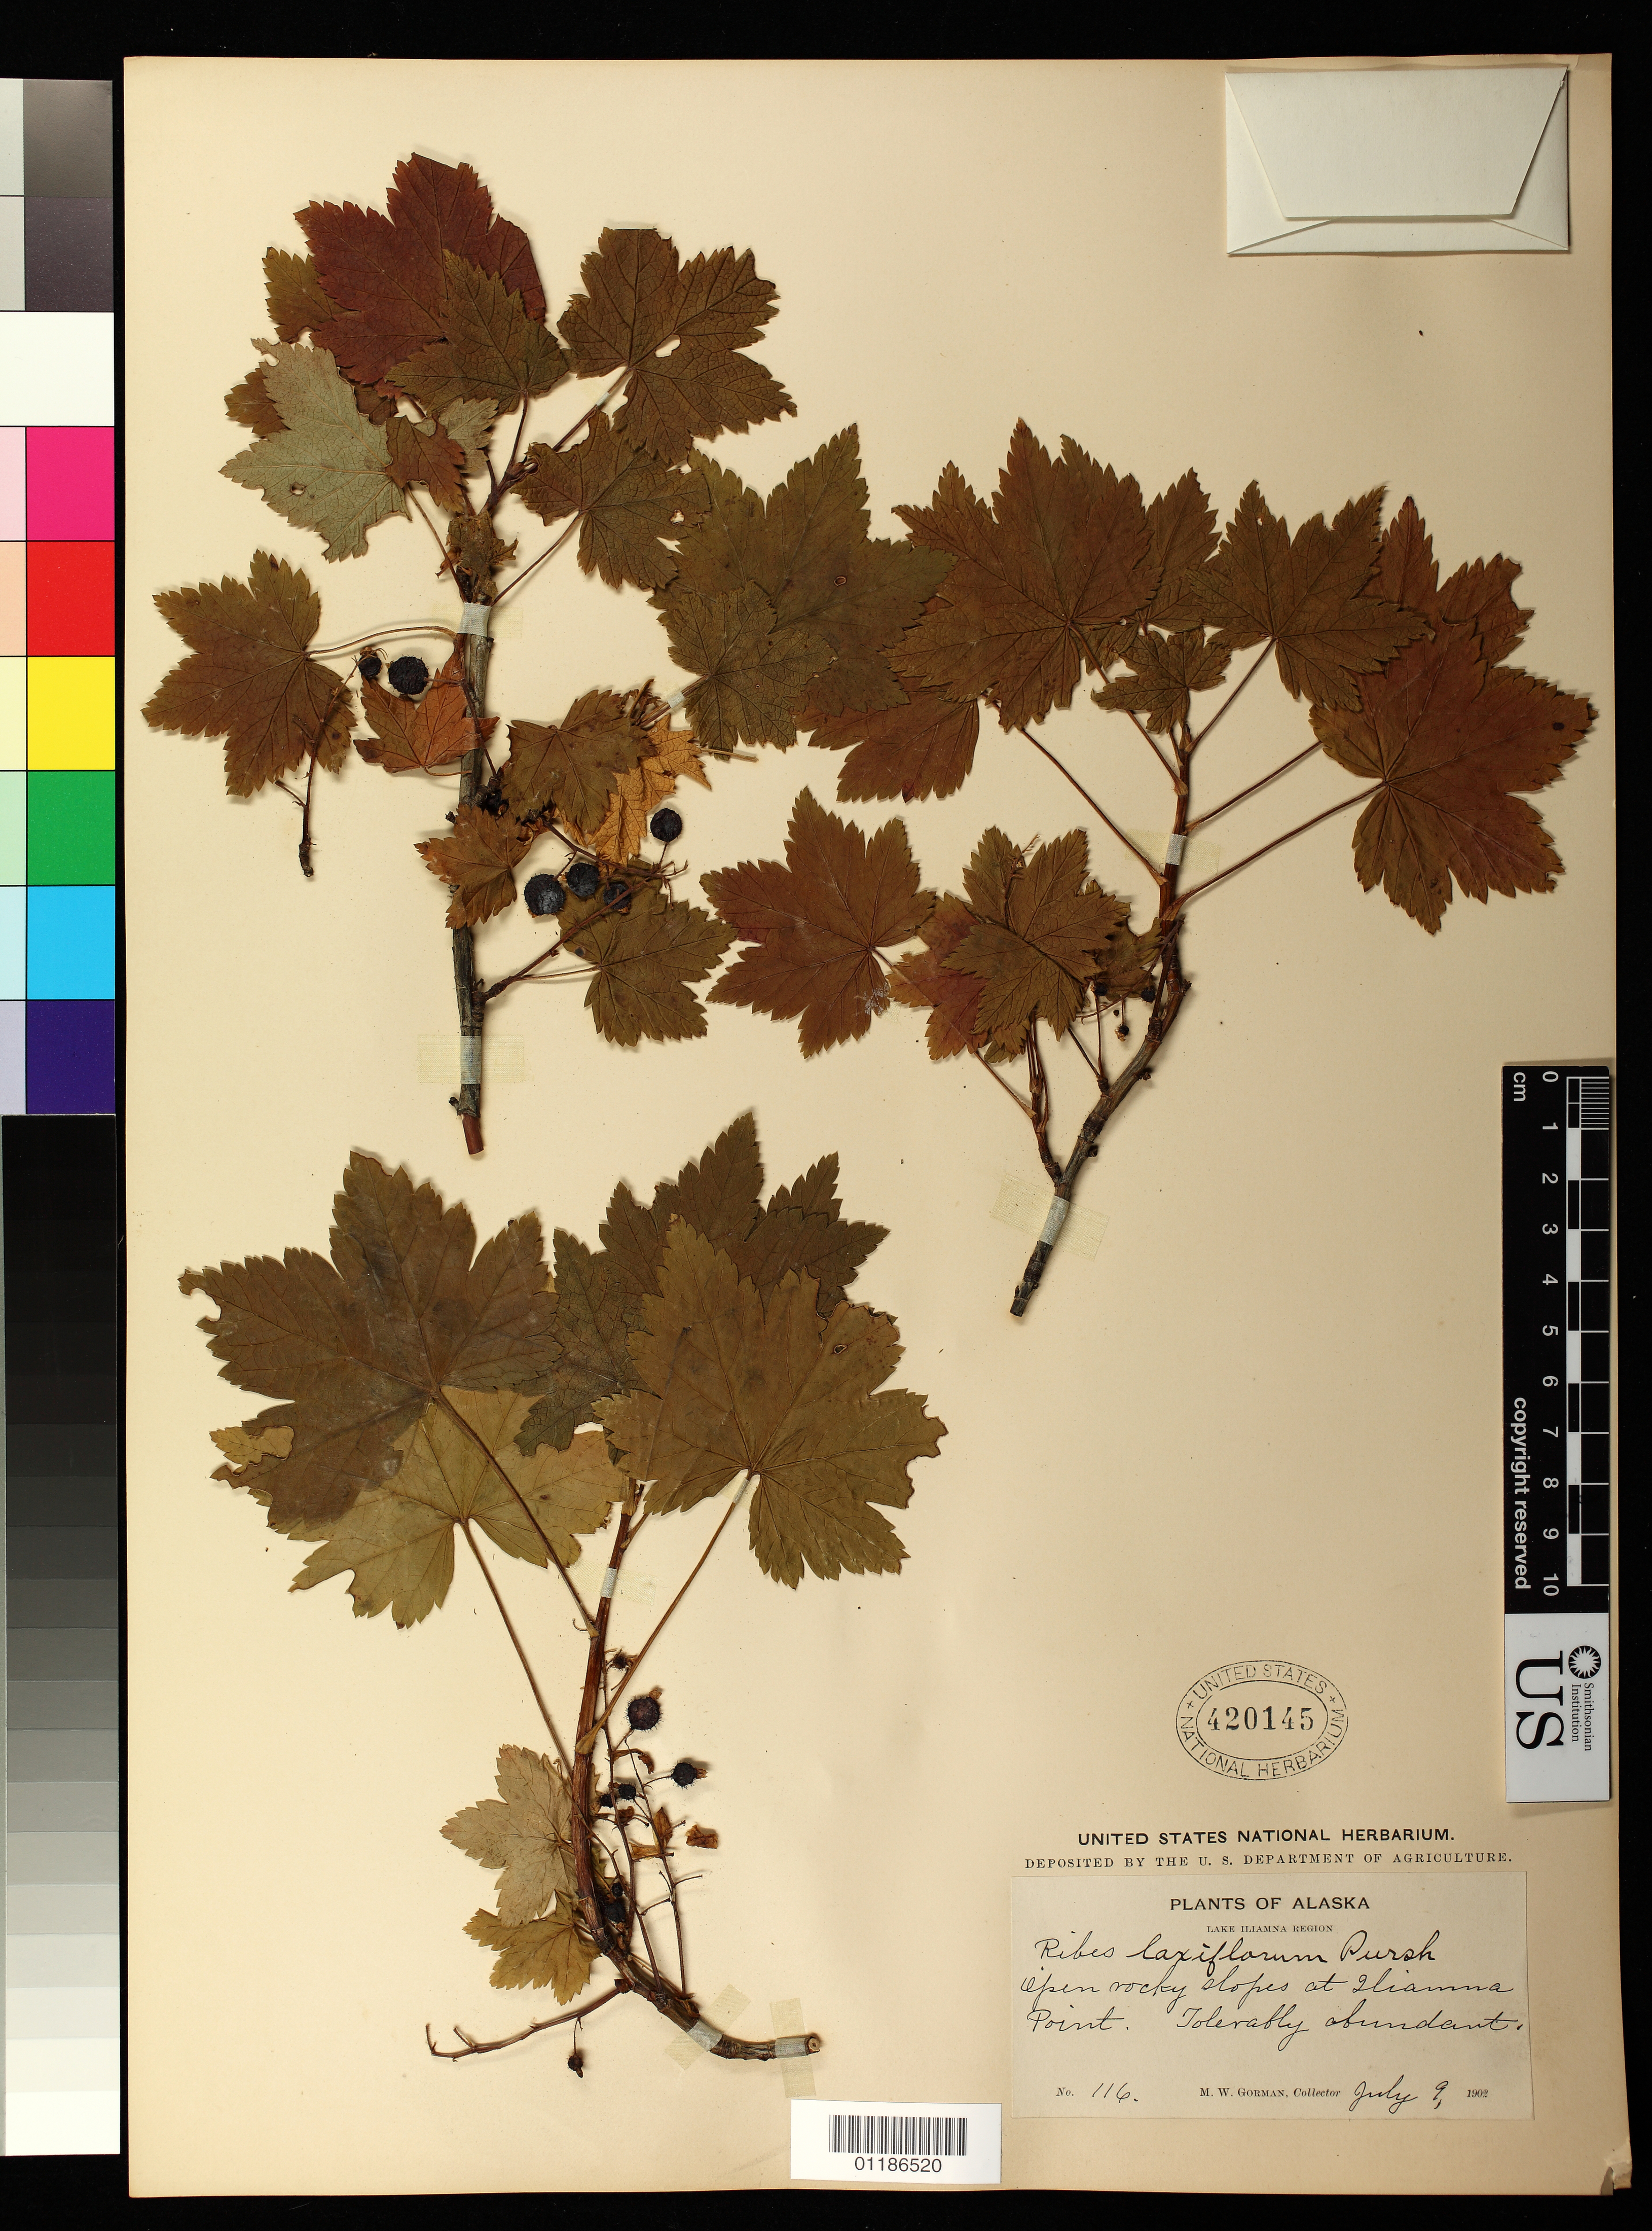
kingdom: Plantae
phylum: Tracheophyta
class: Magnoliopsida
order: Saxifragales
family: Grossulariaceae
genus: Ribes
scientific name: Ribes laxiflorum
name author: Pursh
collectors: M. W. Gorman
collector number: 116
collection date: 1902-07-09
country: United States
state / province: Alaska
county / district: Kenai Peninsula Borough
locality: Open rocky slopes at Iliamna Point.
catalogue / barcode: US 420145